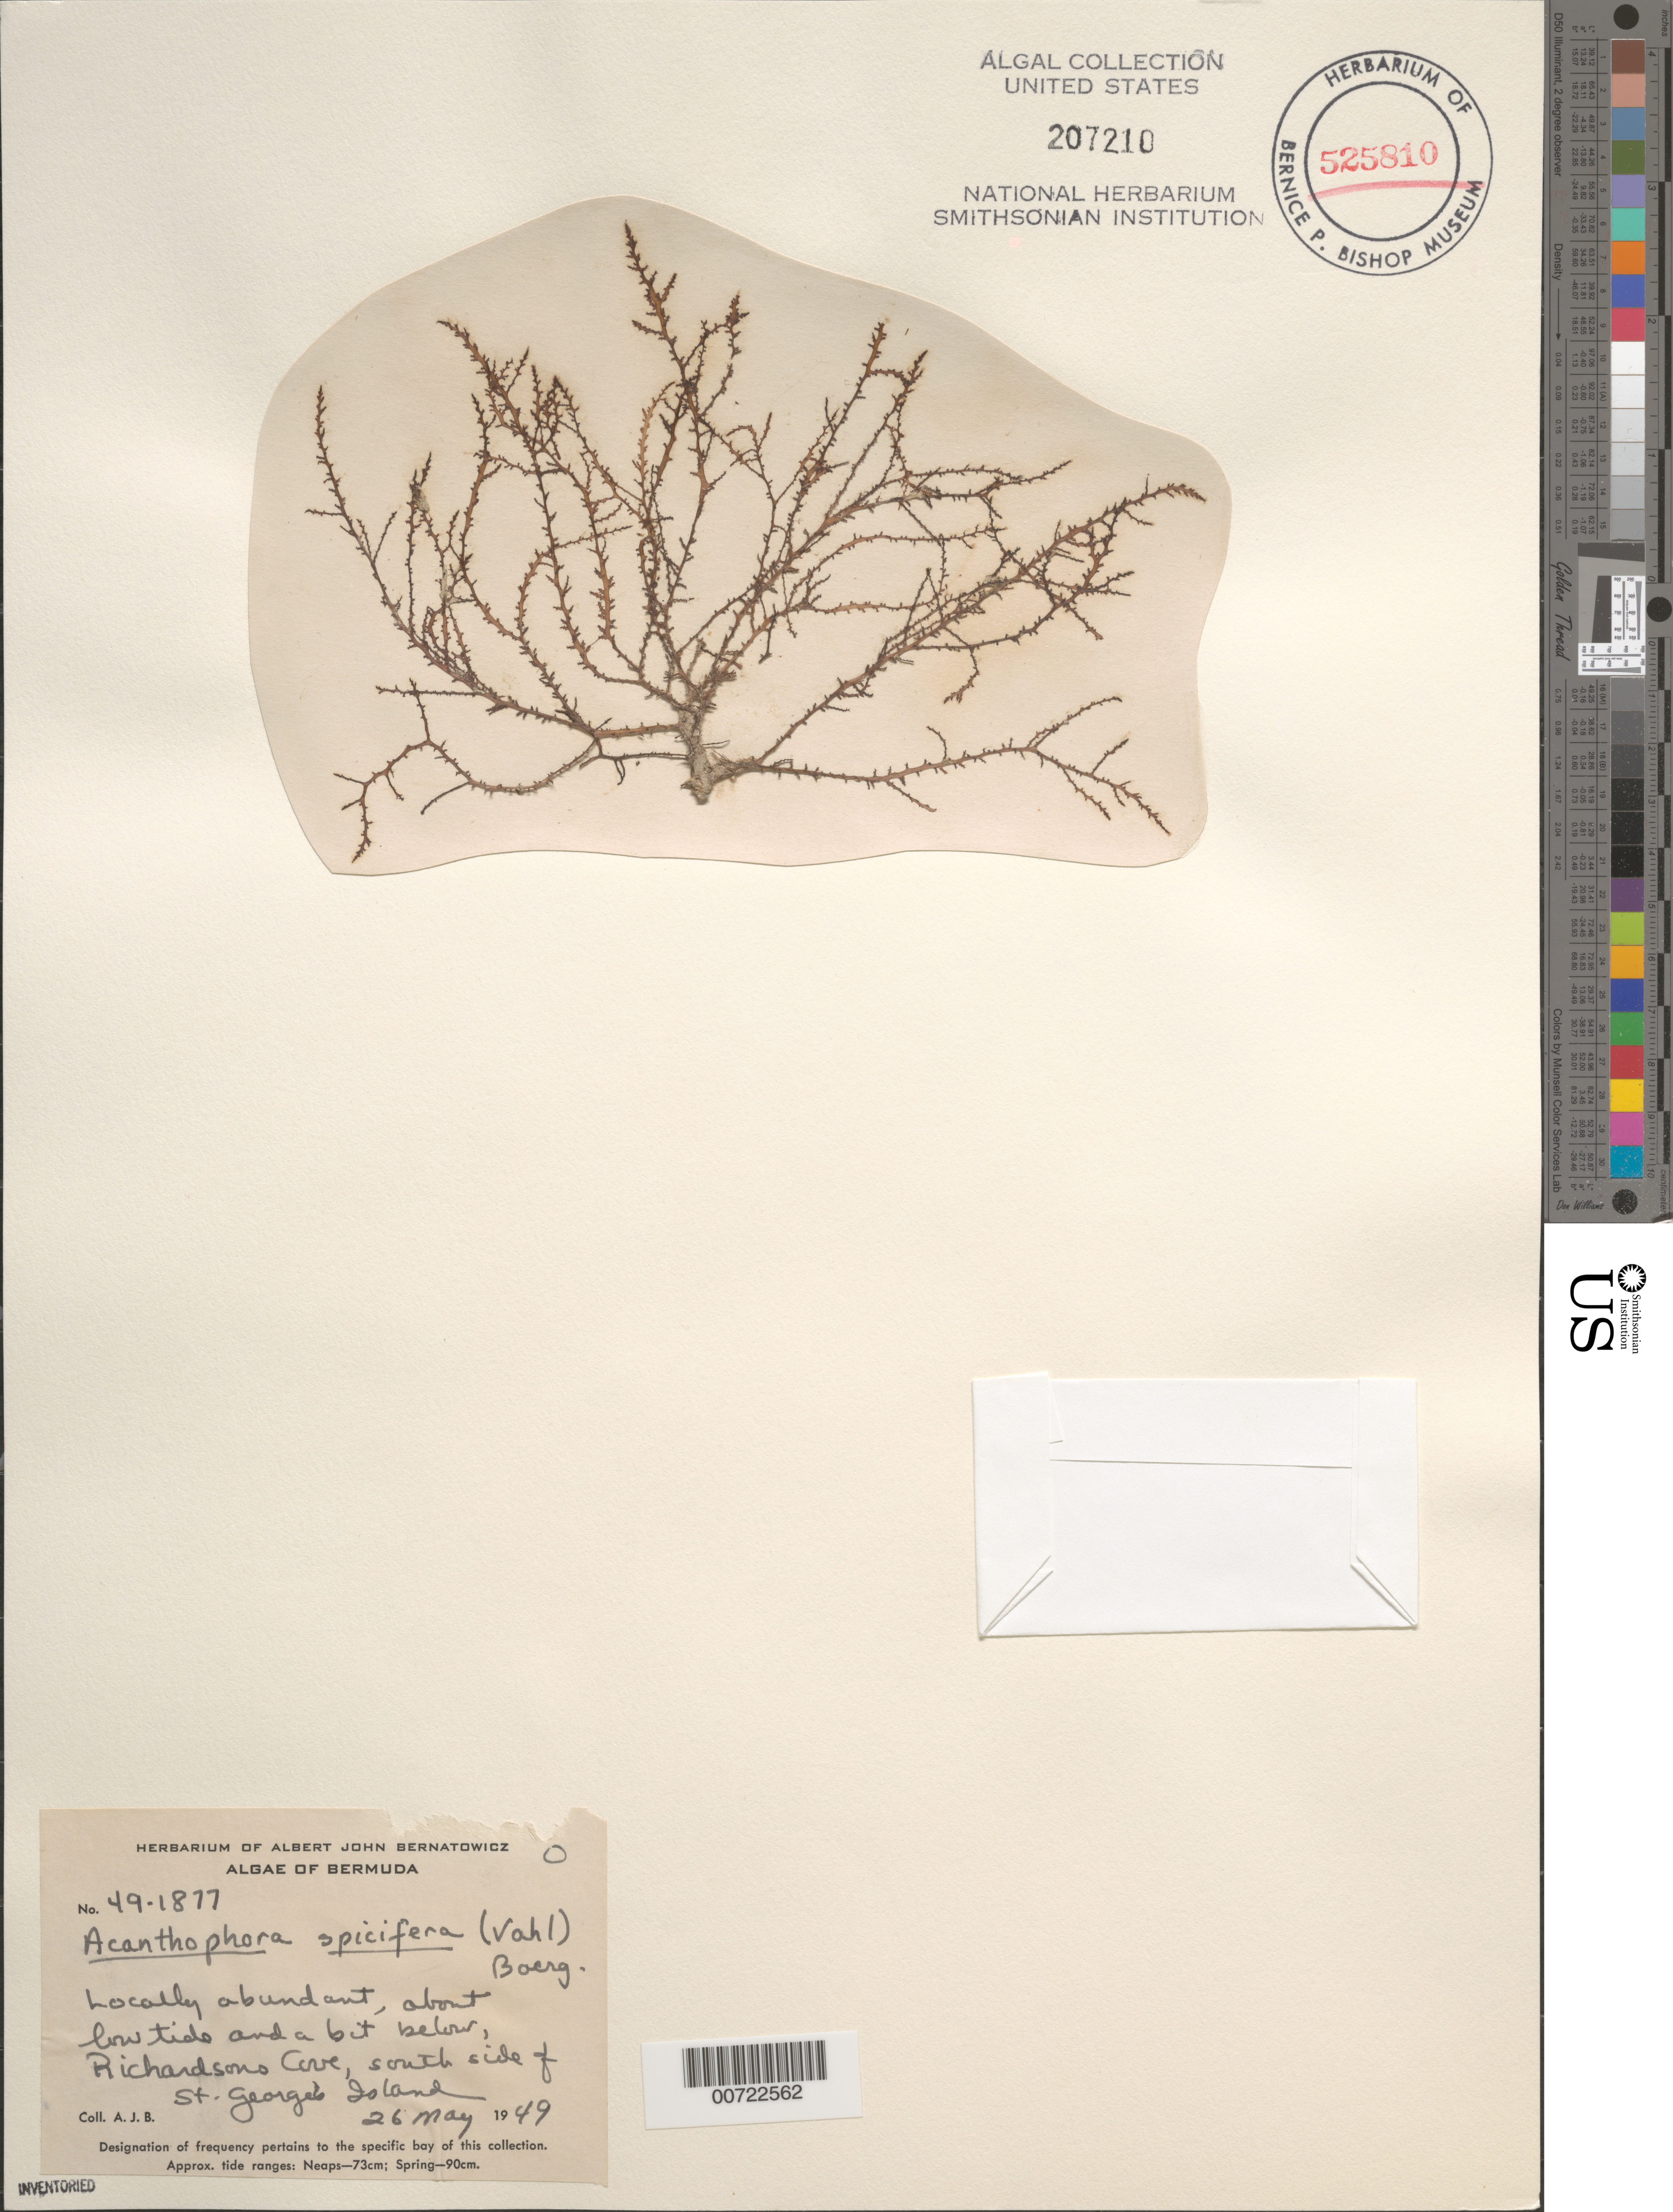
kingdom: Plantae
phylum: Rhodophyta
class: Florideophyceae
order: Ceramiales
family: Rhodomelaceae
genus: Acanthophora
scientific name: Acanthophora spicifera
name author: (Vahl) Børgesen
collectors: A. Bernatowicz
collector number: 49-1877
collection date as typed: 26 May 1949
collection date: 1949-05-26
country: Bermuda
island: St. George's Island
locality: Richardson's Cove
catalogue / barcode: US 207210